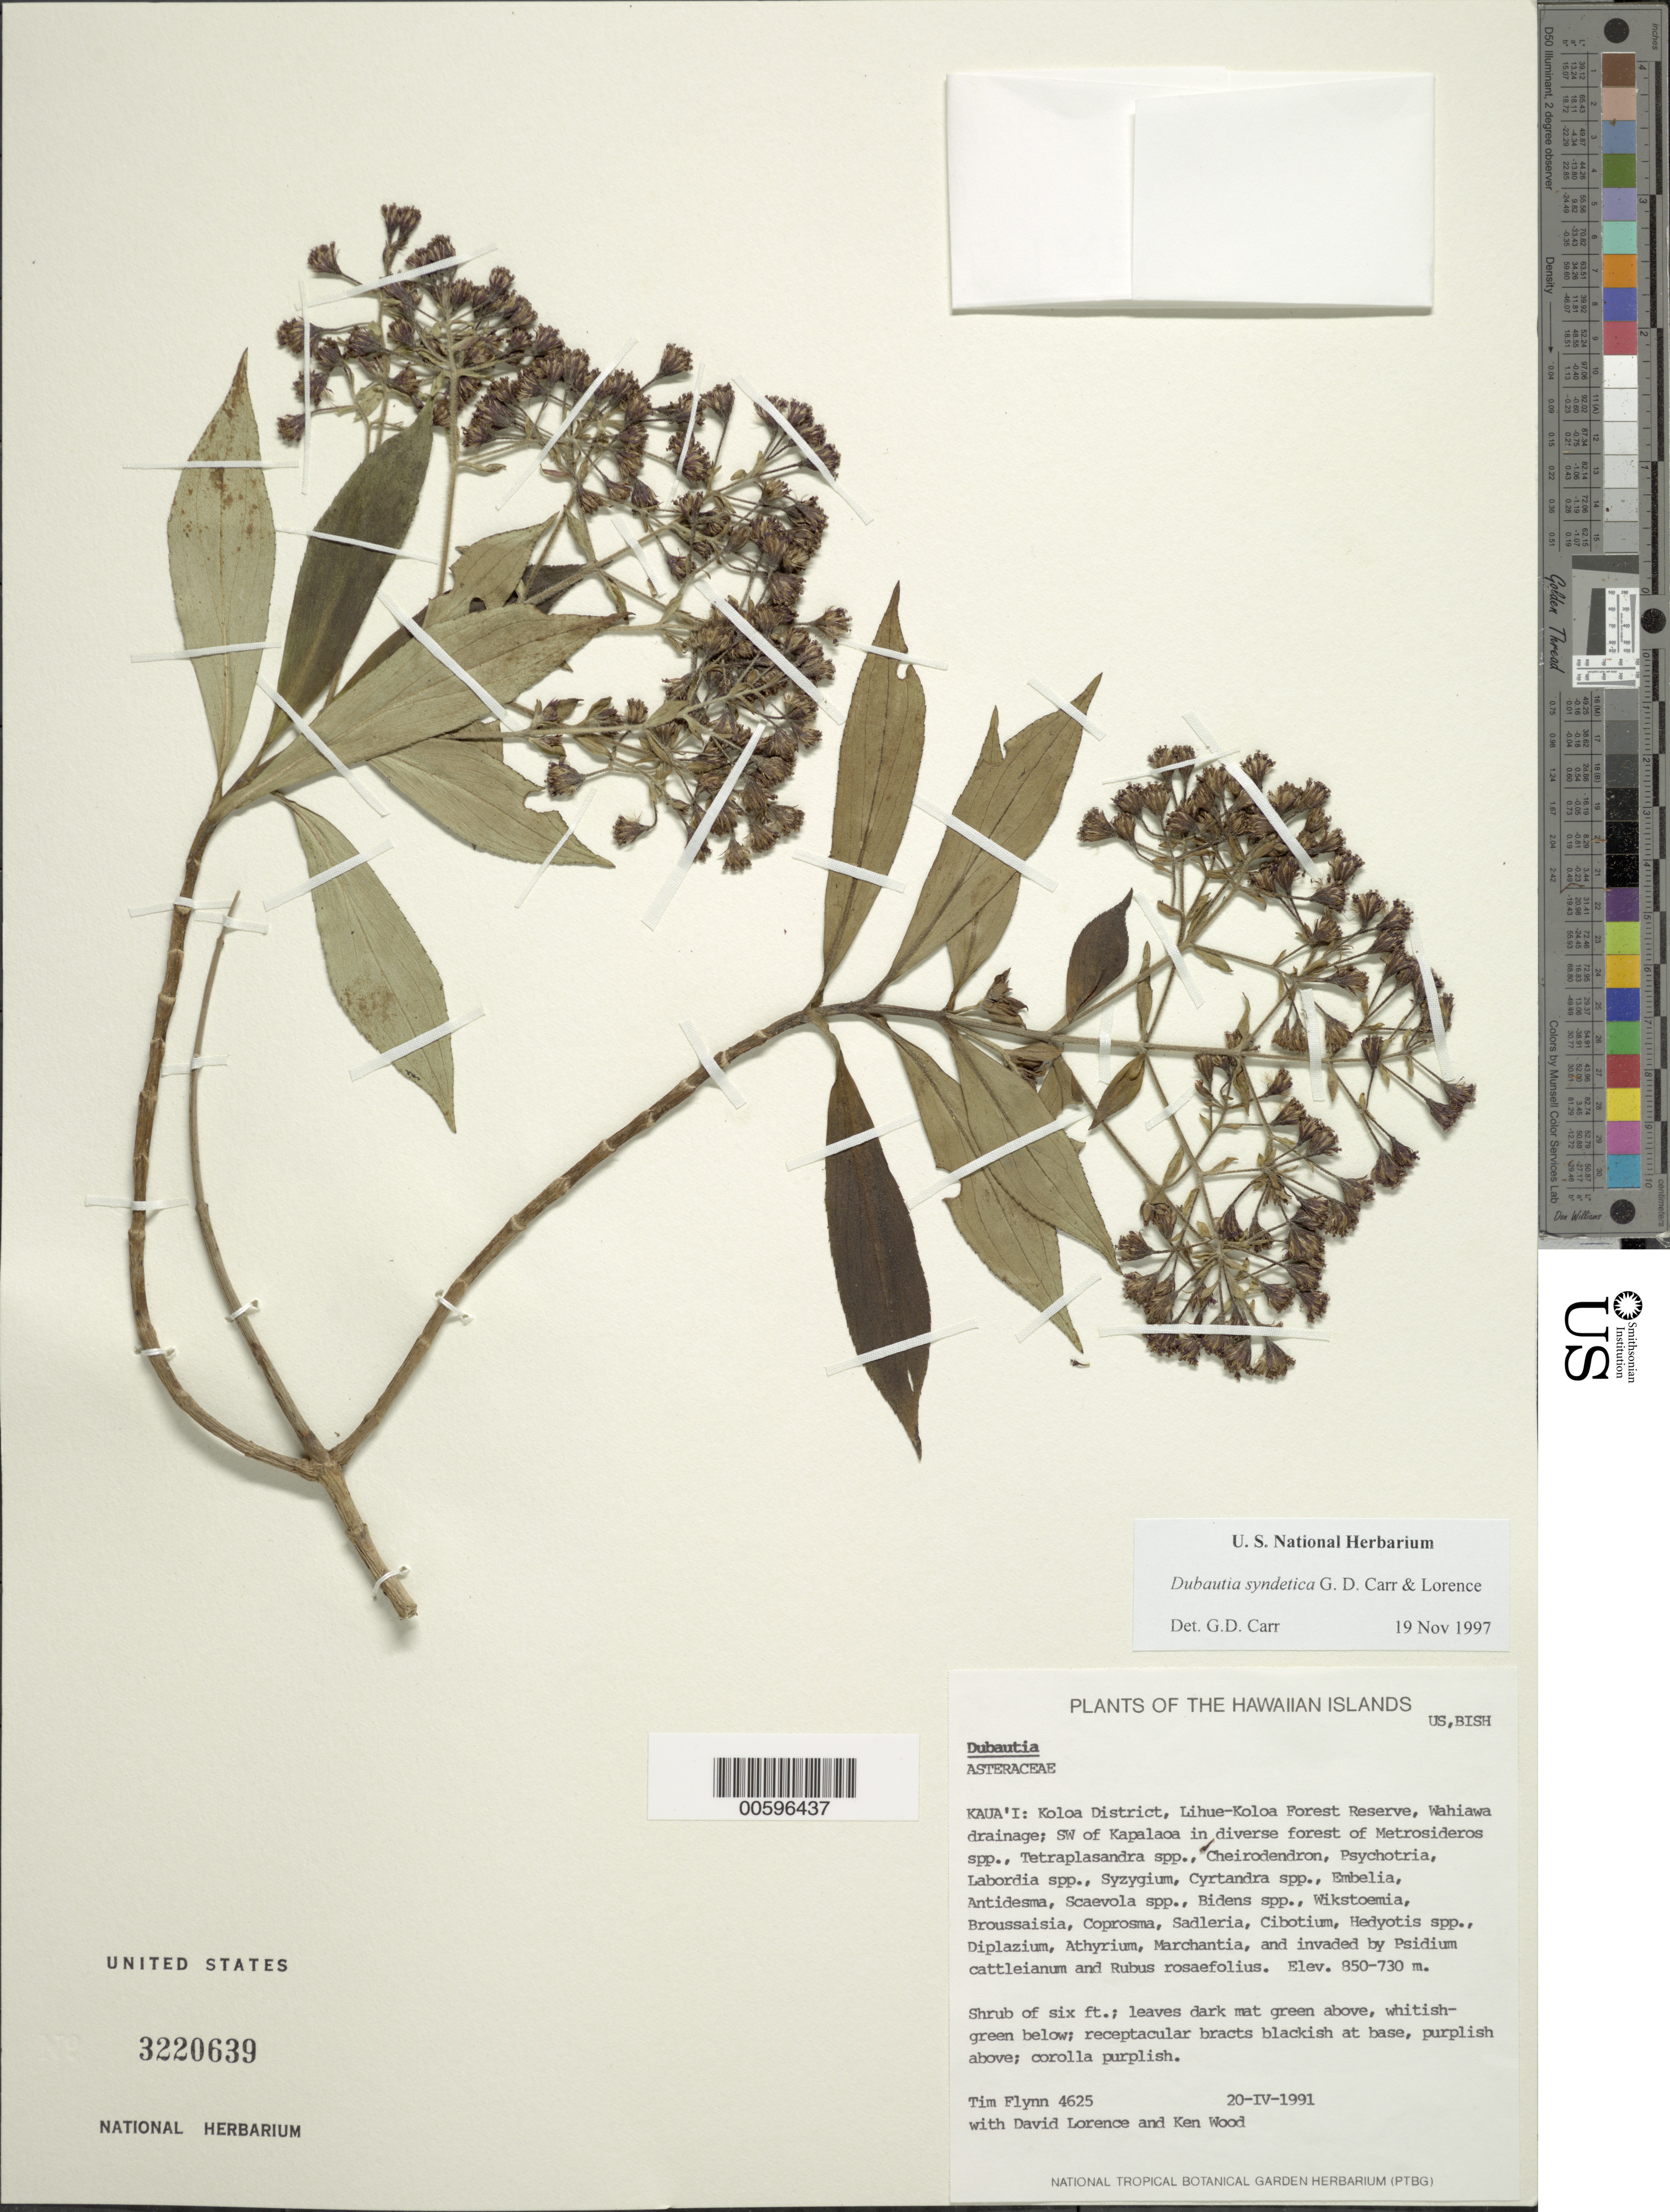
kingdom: Plantae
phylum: Tracheophyta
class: Magnoliopsida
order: Asterales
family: Asteraceae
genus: Dubautia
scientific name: Dubautia syndetica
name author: G.D. Carr & Lorence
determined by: Carr, G. D.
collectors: T. W. Flynn, D. Lorence & K. Wood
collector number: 4625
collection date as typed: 20 Apr 1991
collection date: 1991-04-20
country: United States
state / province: Hawaii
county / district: Kauai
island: Kaua'i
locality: Koloa Dist, Lihue-Koloa For Res, Wahiawa drainage; SW of Kapalaoa.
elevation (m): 730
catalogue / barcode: US 3220639